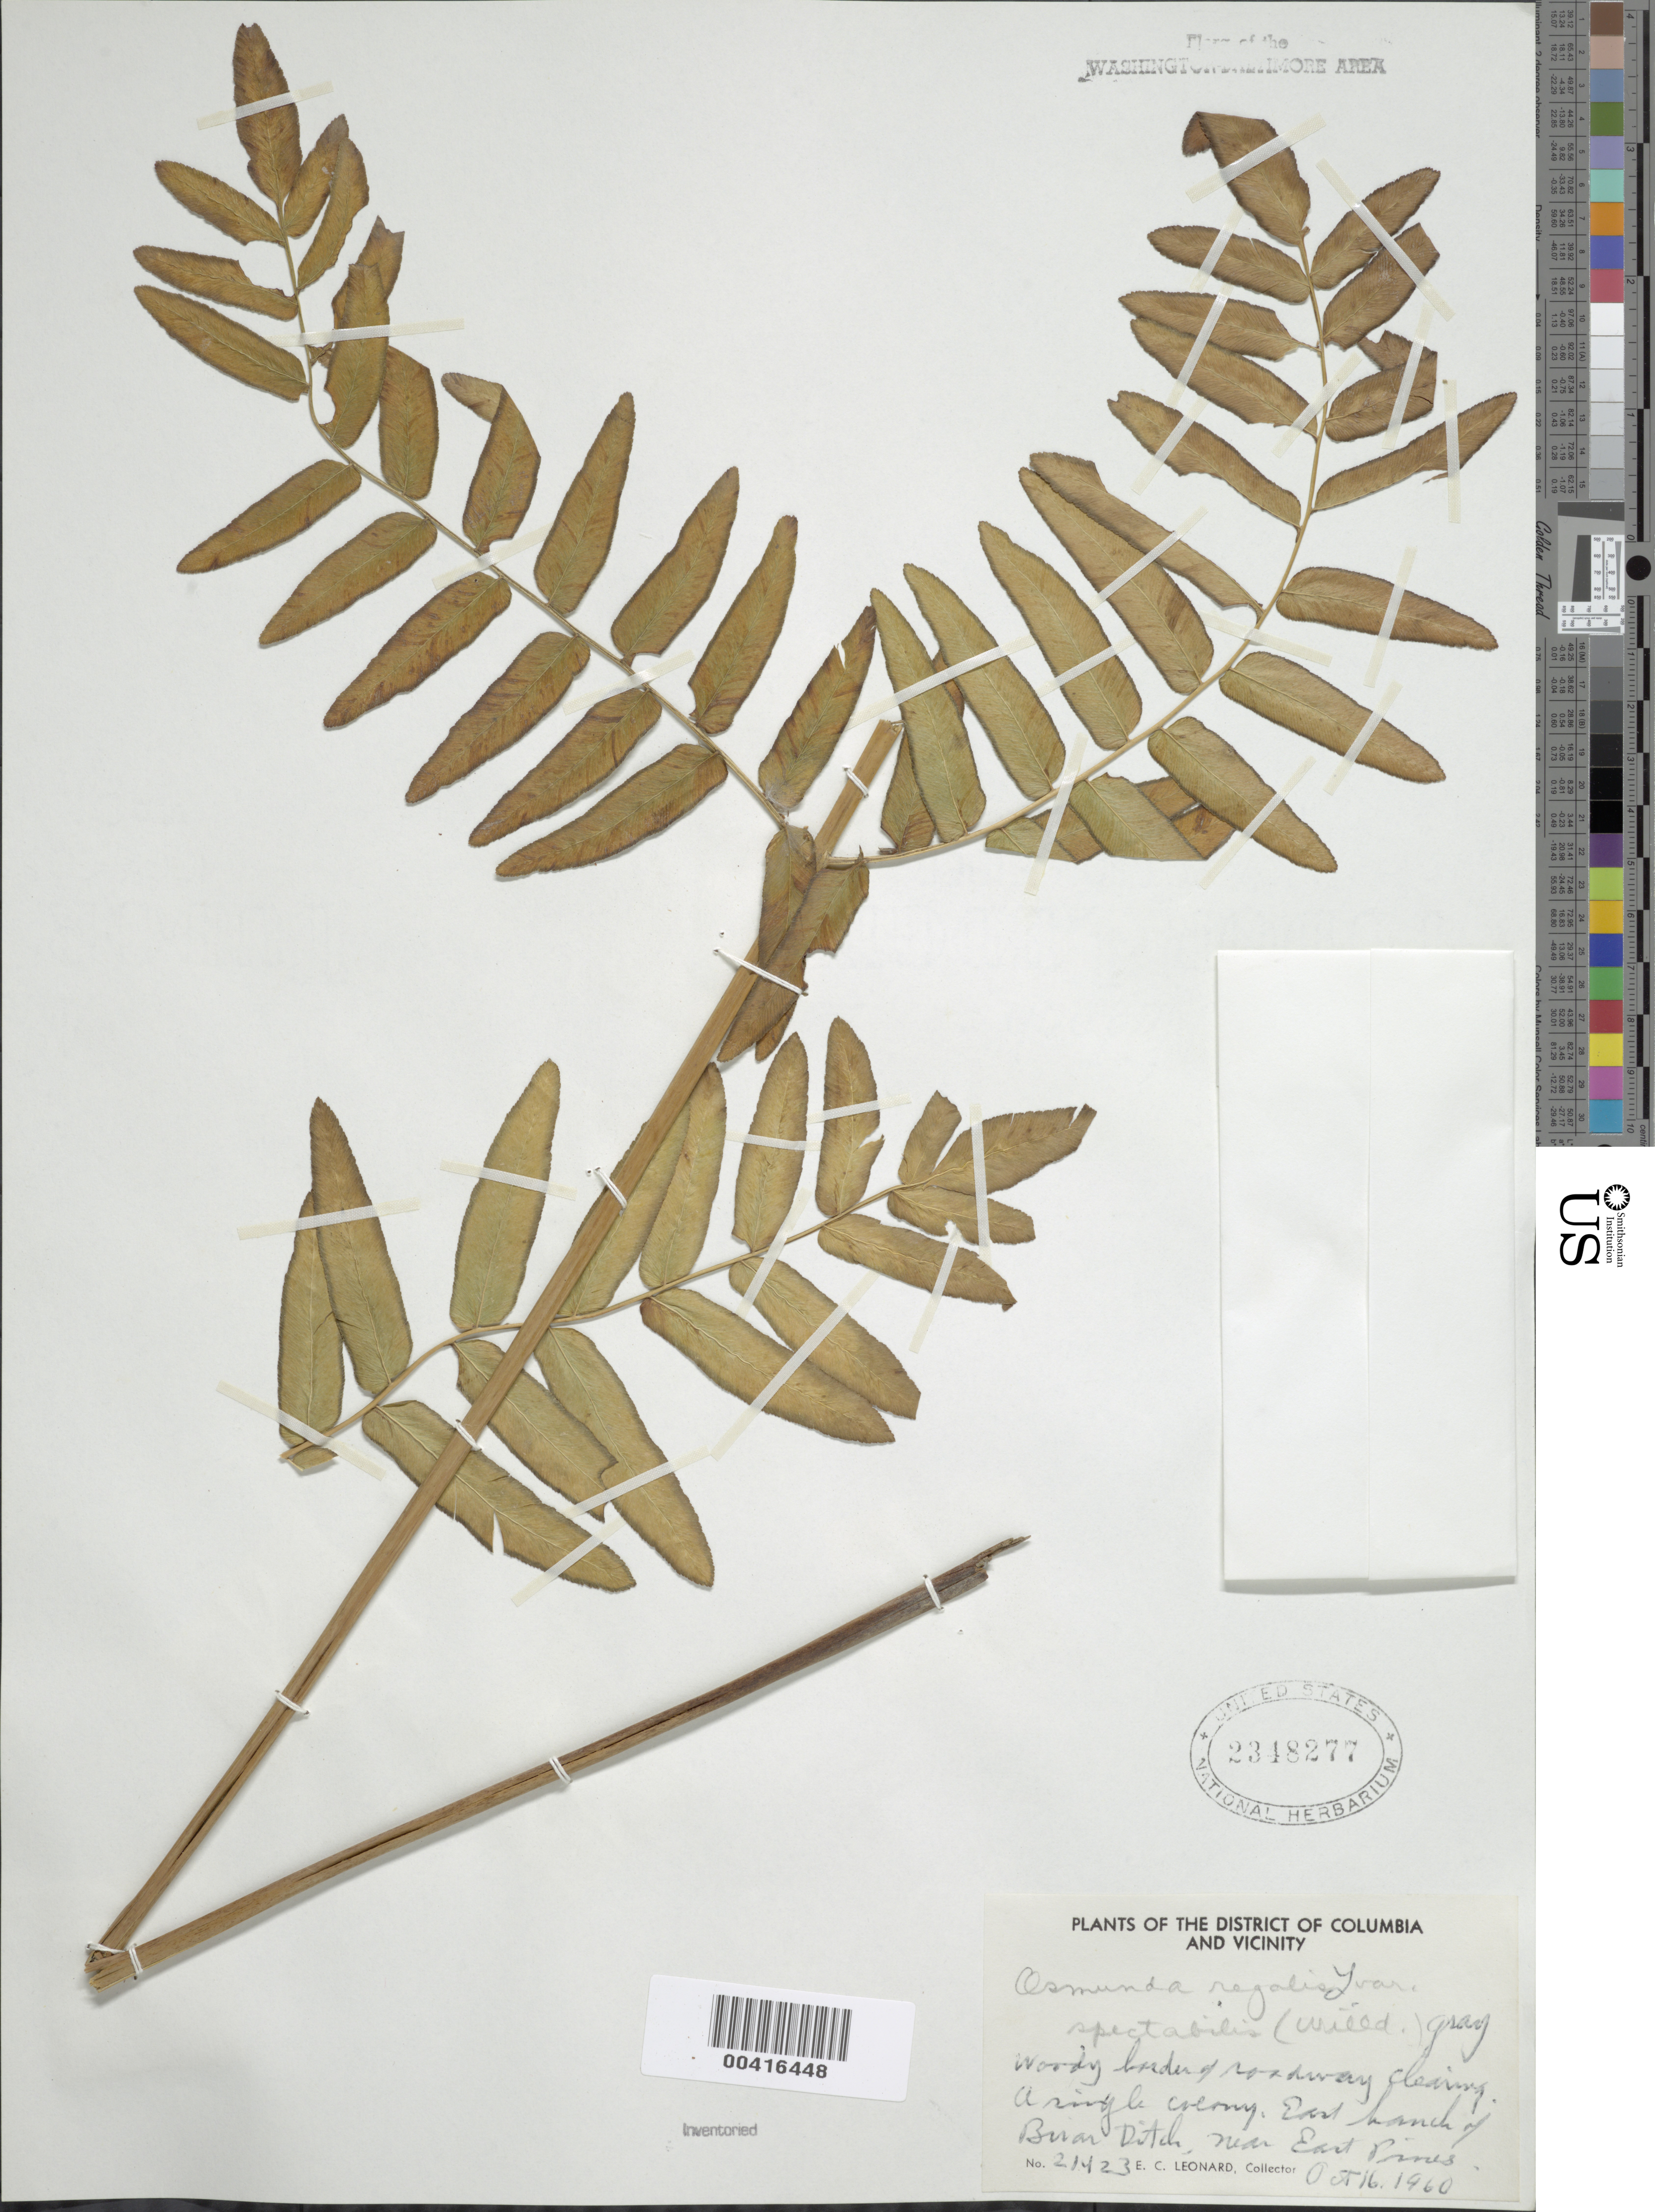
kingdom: Plantae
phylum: Tracheophyta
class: Polypodiopsida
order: Osmundales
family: Osmundaceae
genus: Osmunda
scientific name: Osmunda regalis var. spectabilis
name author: (Willd.) A. Gray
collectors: E. C. Leonard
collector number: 21423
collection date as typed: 16 Oct 1960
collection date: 1960-10-16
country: United States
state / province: Maryland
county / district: Prince George's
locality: East Branch of Briar Ditch, near East Pines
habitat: Woody border of roadway clearing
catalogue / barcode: US 2348277